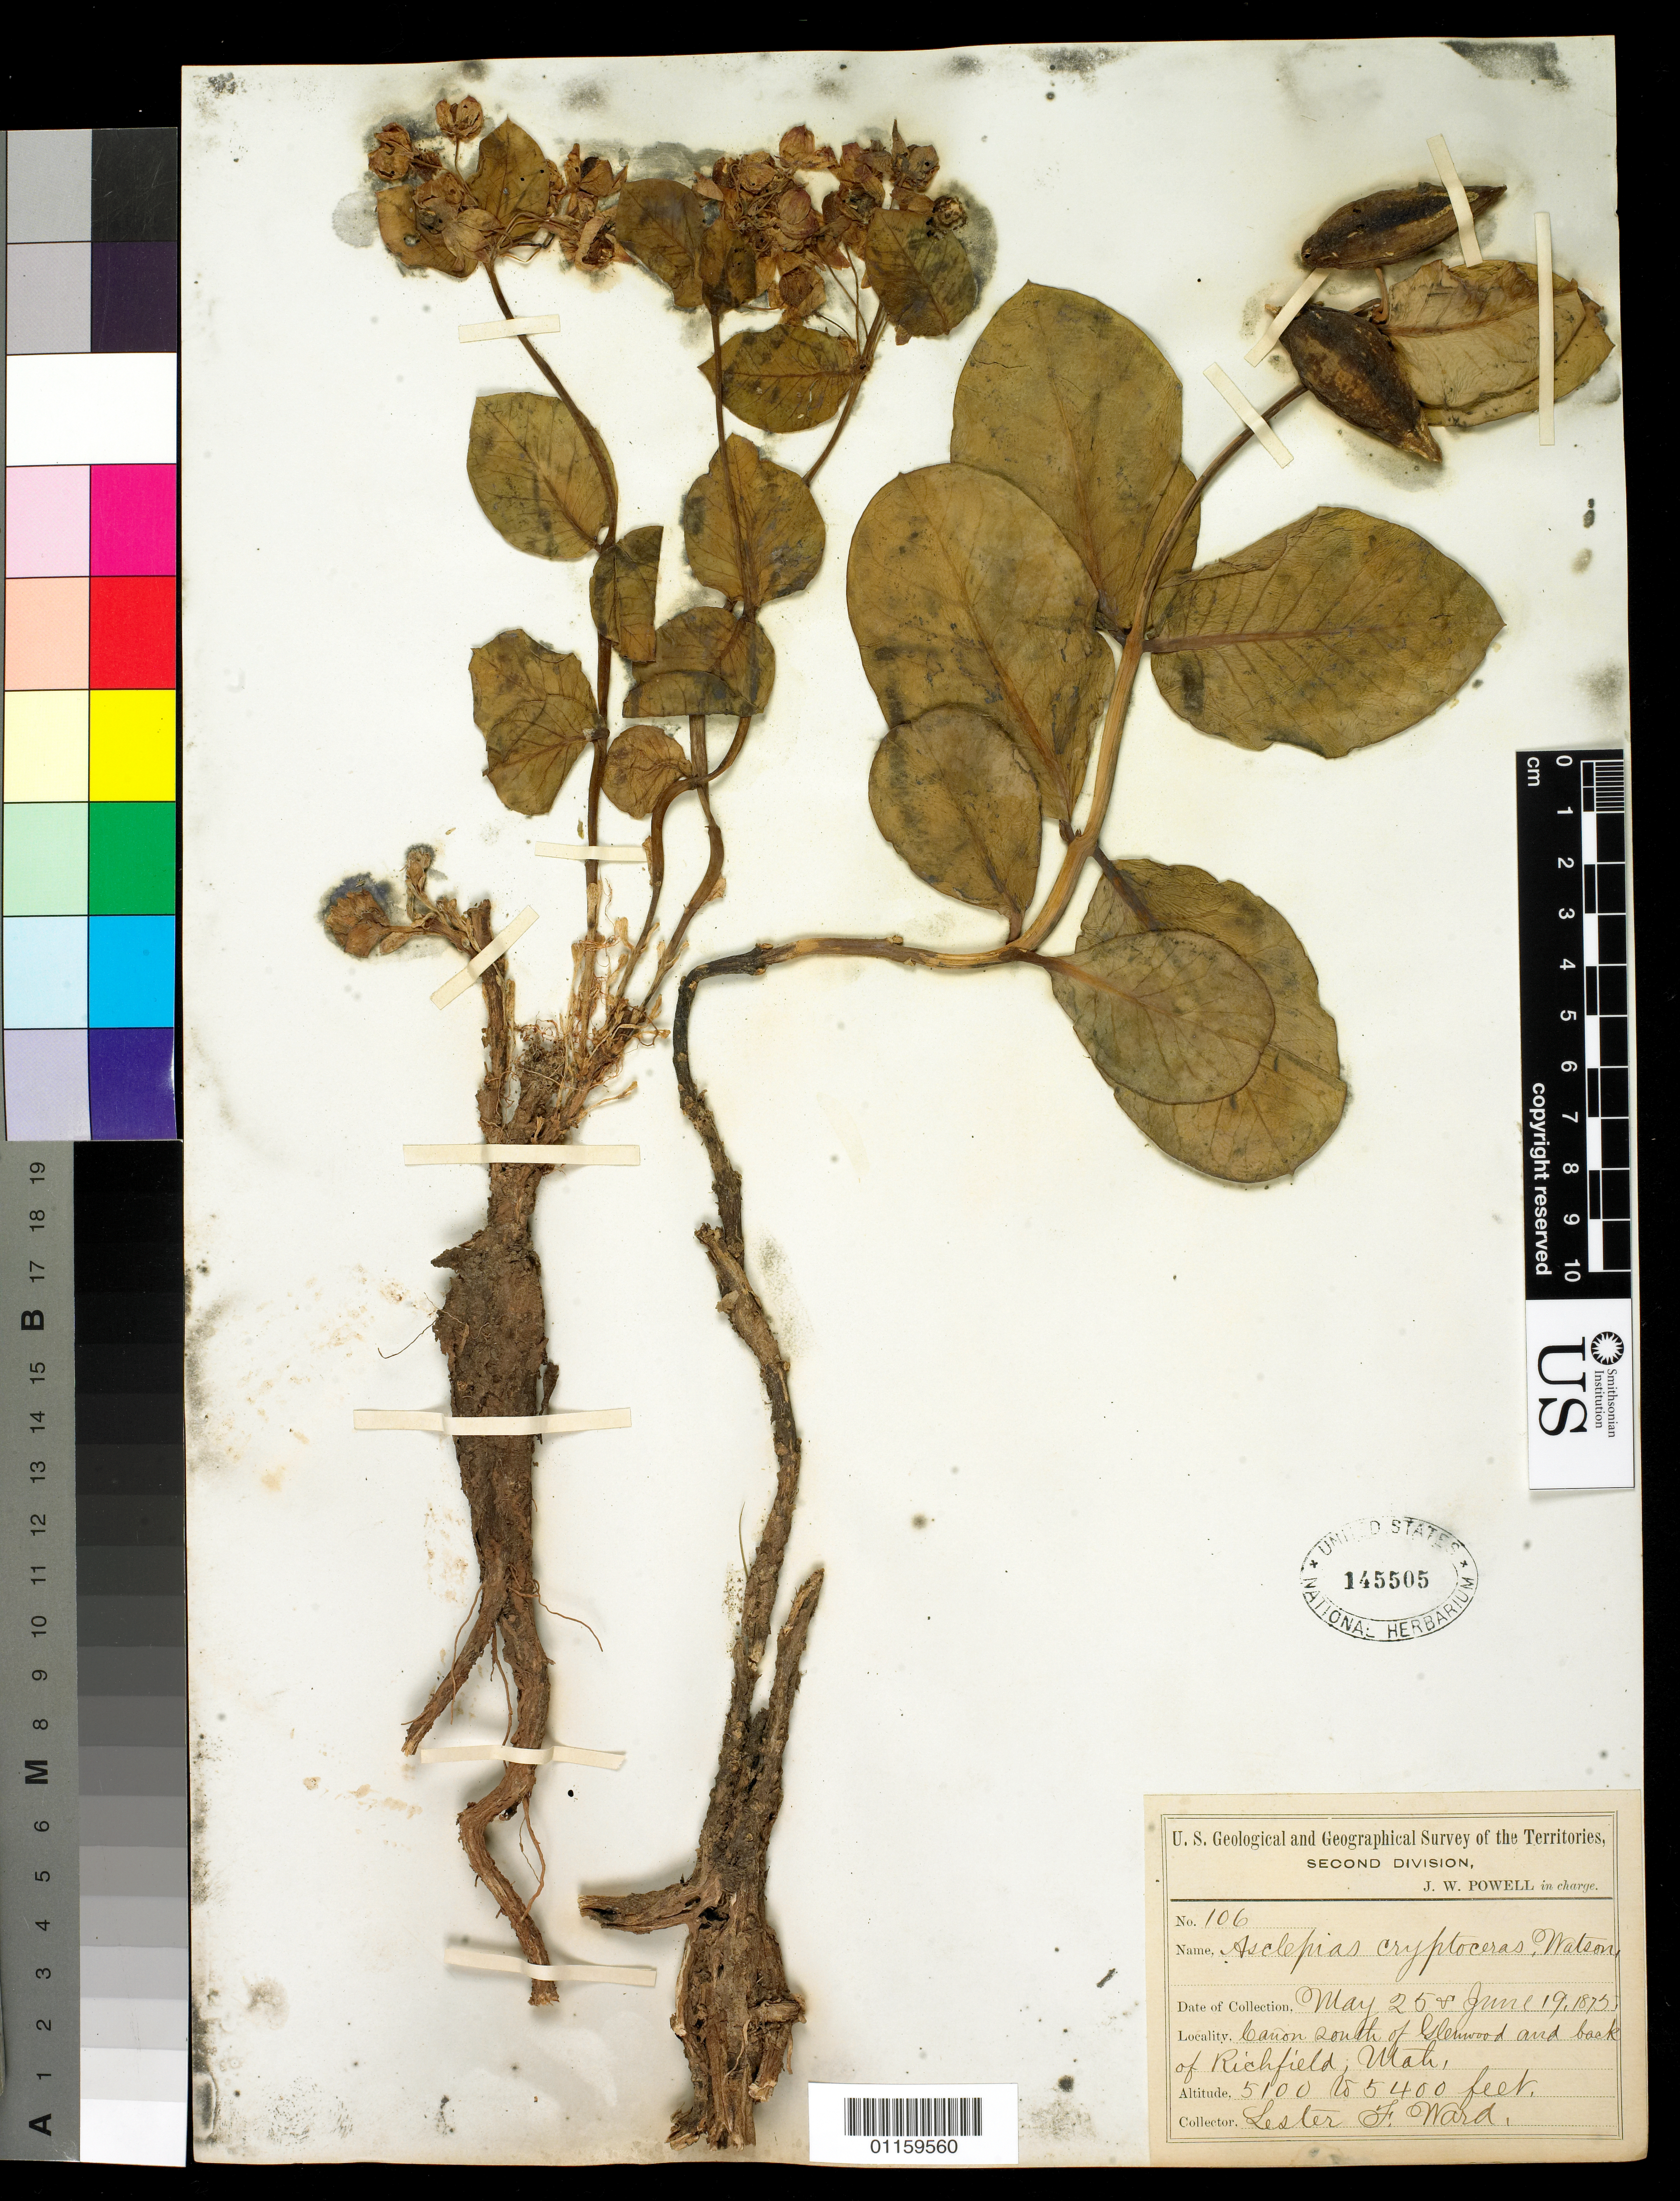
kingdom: Plantae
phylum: Tracheophyta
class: Magnoliopsida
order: Gentianales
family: Apocynaceae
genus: Asclepias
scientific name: Asclepias cryptoceras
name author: S. Watson in C. King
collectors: L. F. Ward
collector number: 106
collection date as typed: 25 May 1875 and 19 Jun 1875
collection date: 1875-05-25,1875-06-19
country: United States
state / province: Utah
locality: Canyon south of Glenwood and back of Richfield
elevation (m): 1554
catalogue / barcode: US 145505